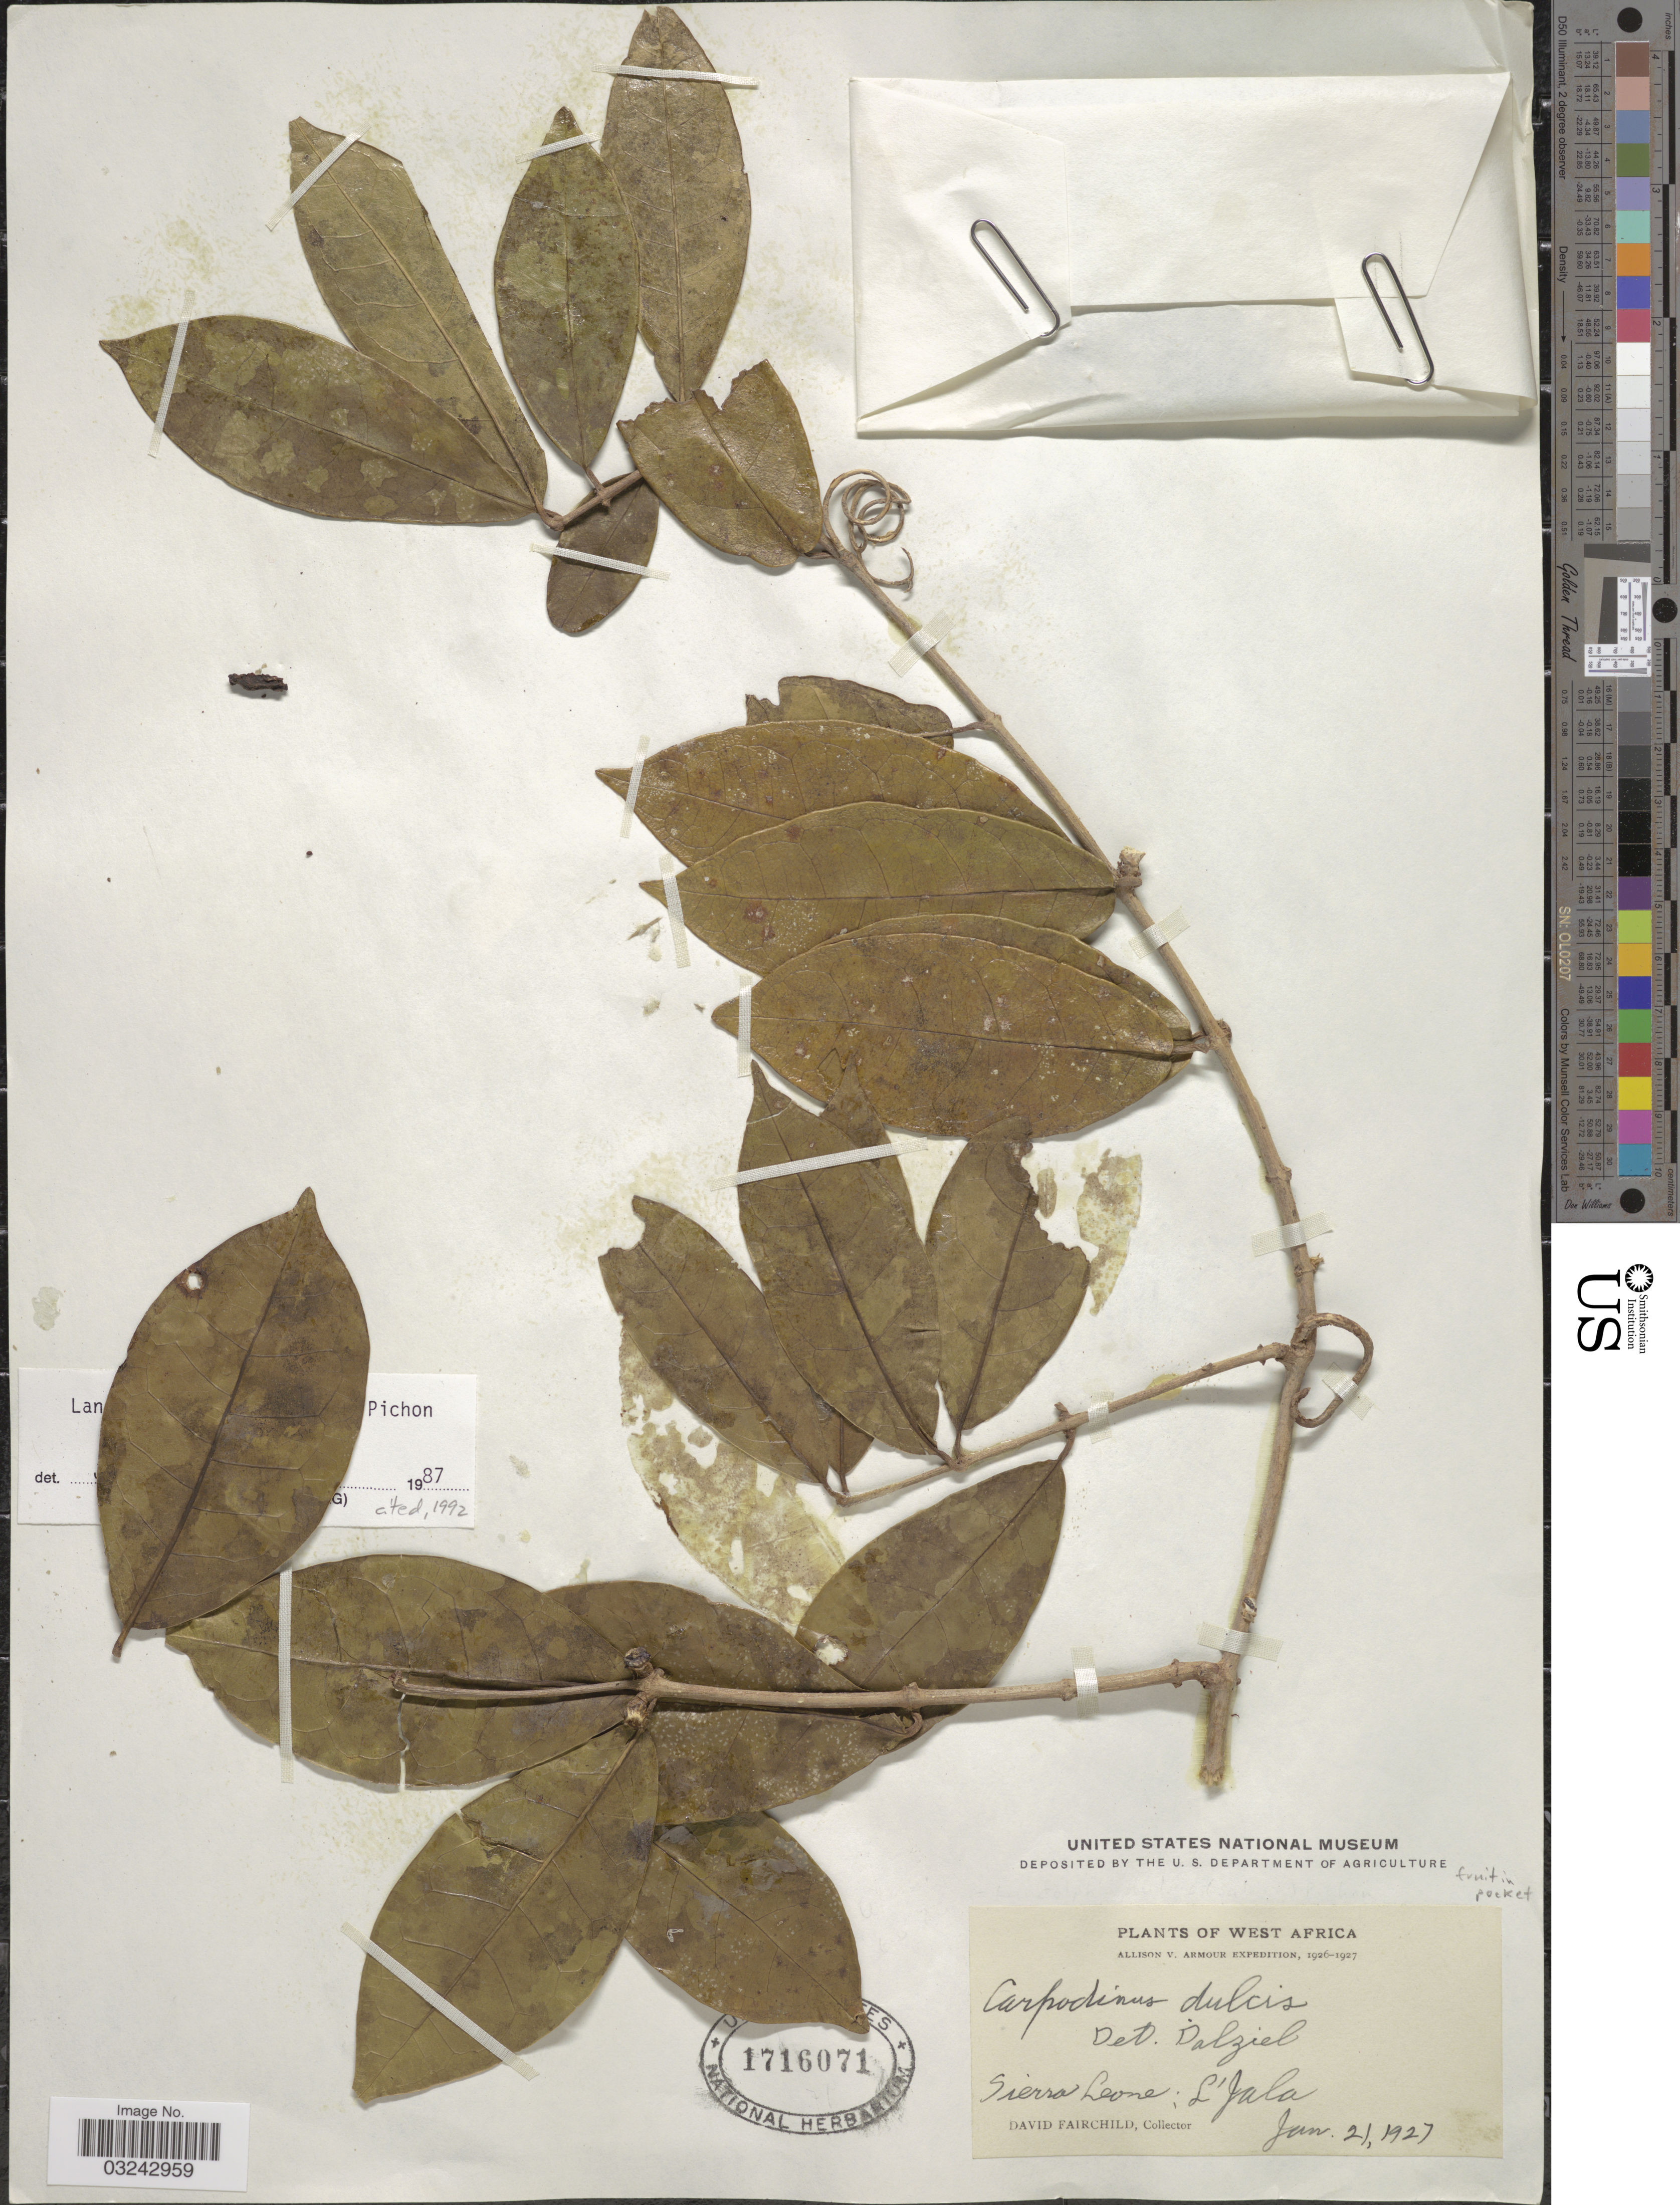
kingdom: Plantae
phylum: Tracheophyta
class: Magnoliopsida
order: Gentianales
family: Apocynaceae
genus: Landolphia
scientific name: Landolphia dulcis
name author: (Sabine ex G. Don) Pichon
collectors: D. Fairchild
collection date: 1927-01-21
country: Sierra Leone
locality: West Africa, L'Jala.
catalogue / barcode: US 1716071